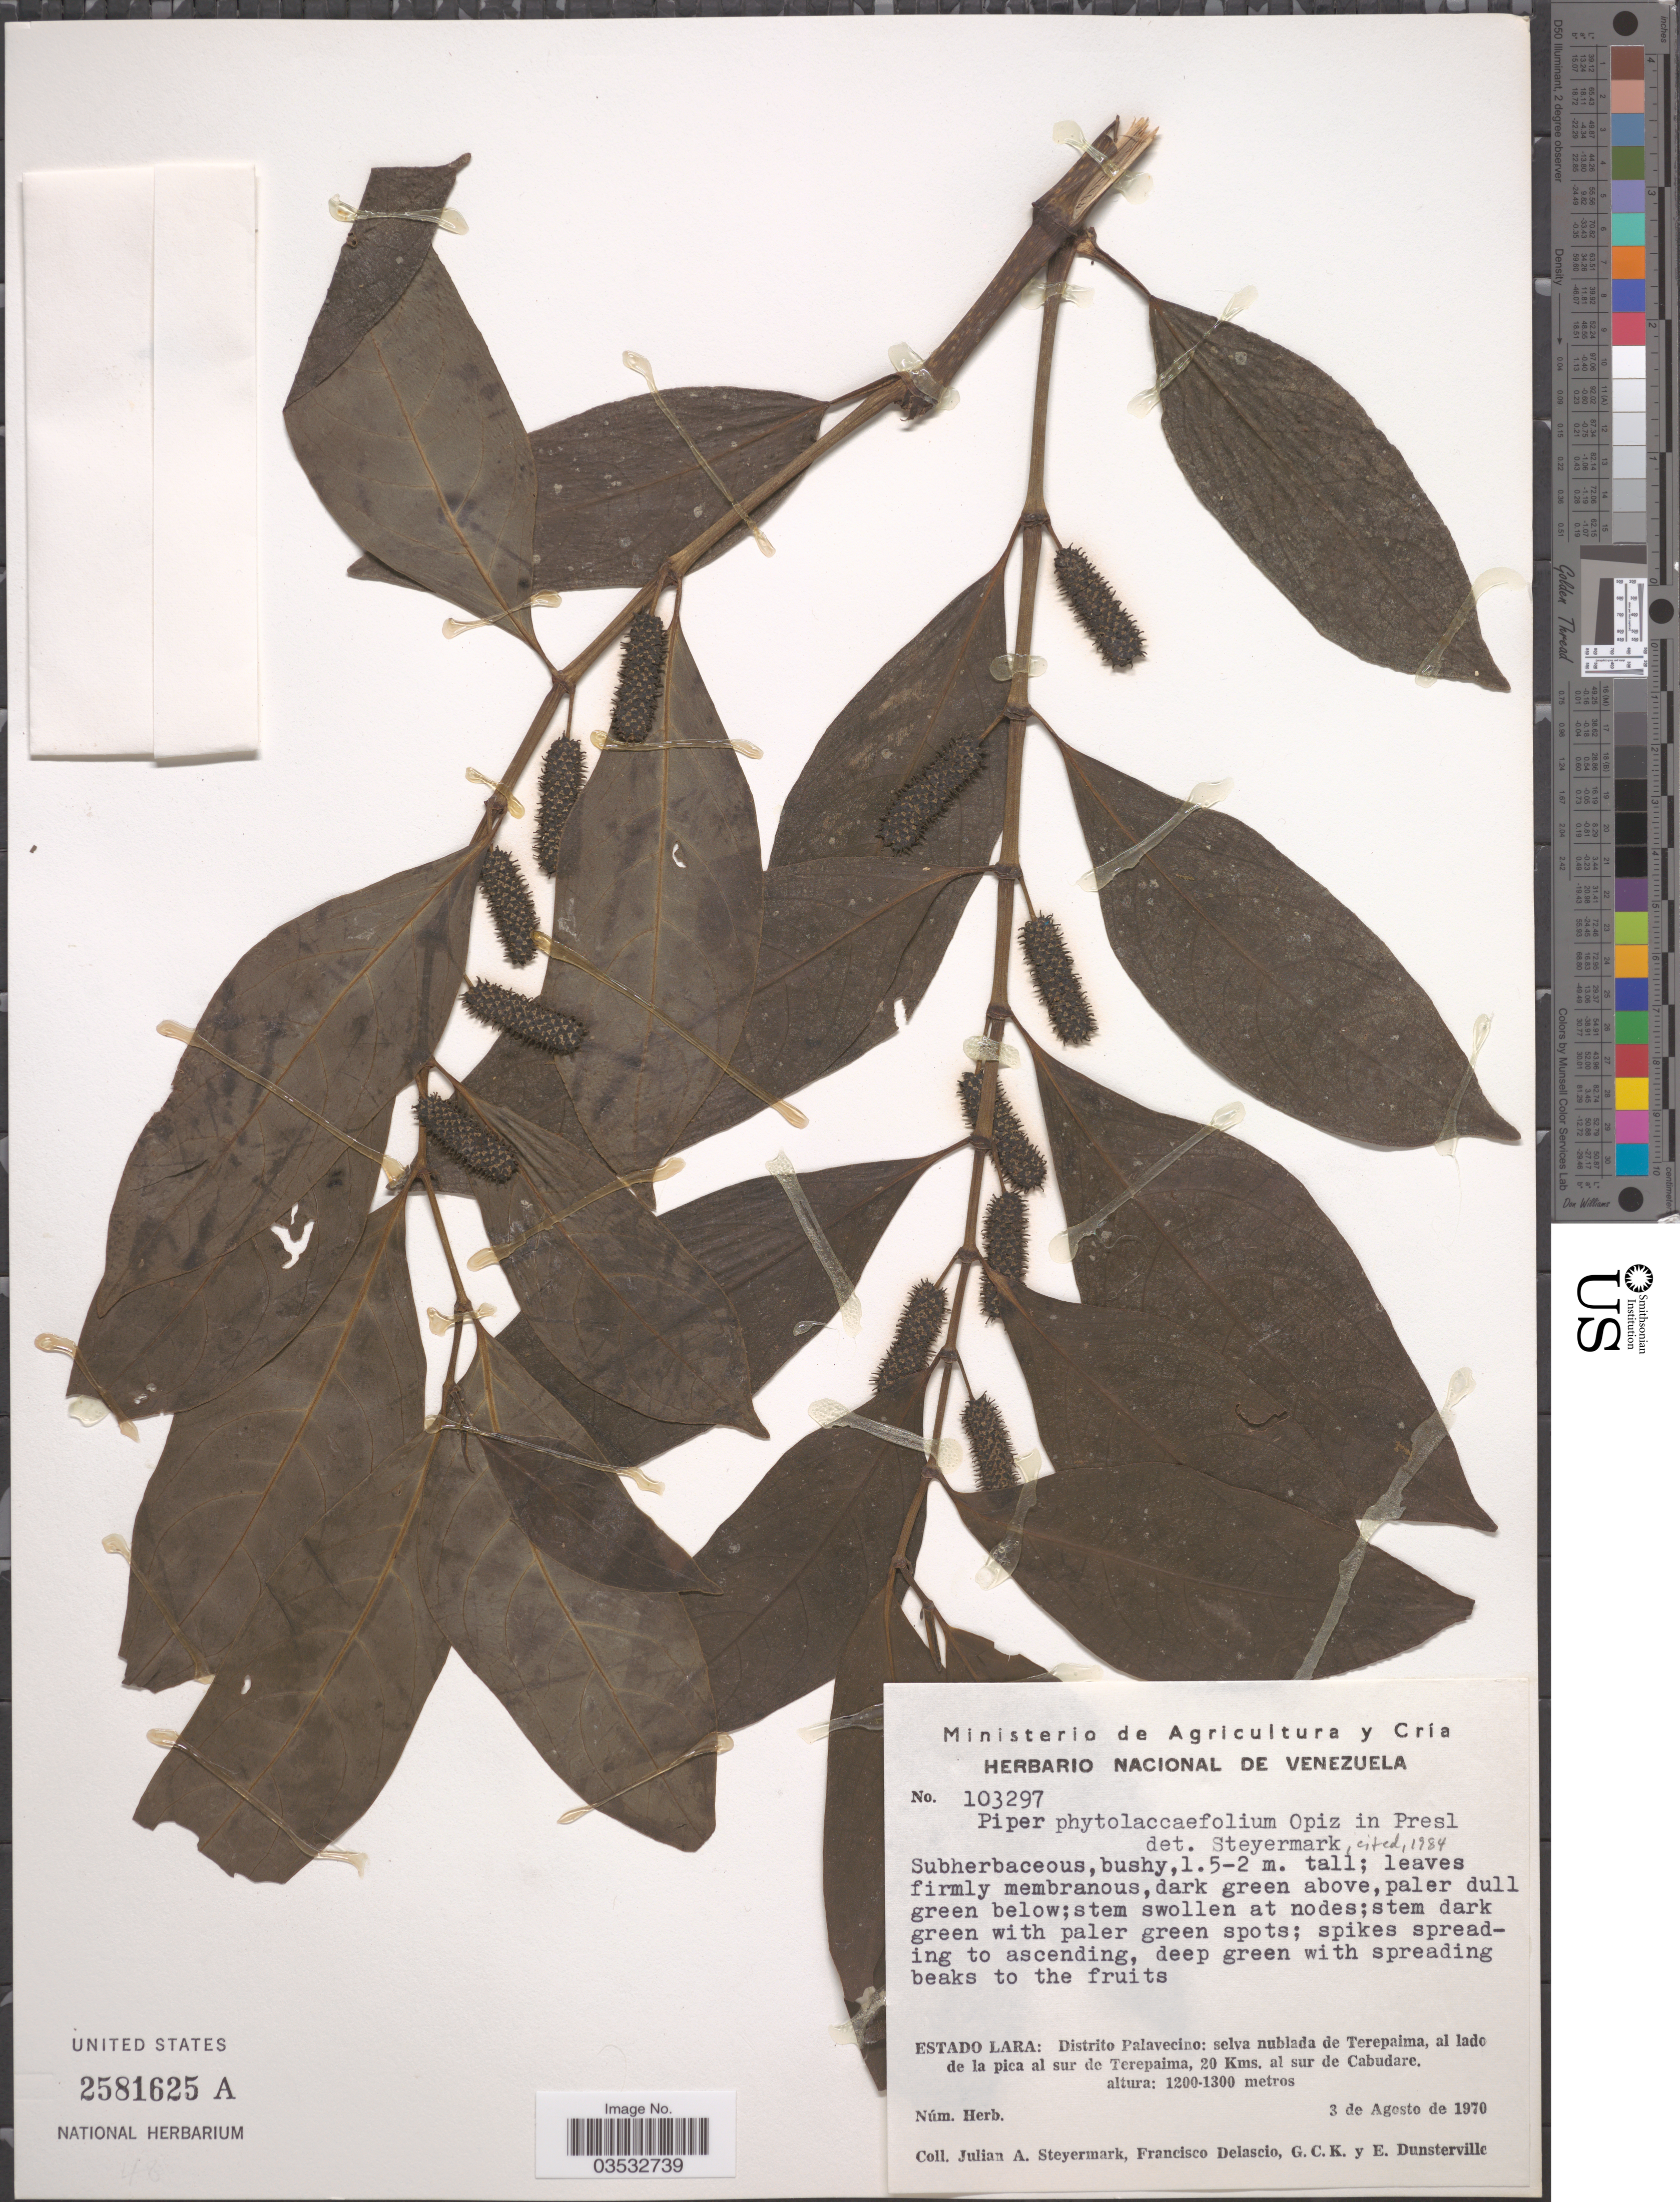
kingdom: Plantae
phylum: Tracheophyta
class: Magnoliopsida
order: Piperales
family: Piperaceae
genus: Piper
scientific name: Piper phytolaccifolium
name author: Opiz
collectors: J. Steyermark, F. Delascio, G. C. K. Dunsterville & E. Dunsterville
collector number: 103297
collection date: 1970-08-03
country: Venezuela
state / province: Lara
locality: Distrito Palavecino: selva nublada de Terepaima, al lado de la pica al sur de Terepaima, 20 Kms. al sur de Cabudare.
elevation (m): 1200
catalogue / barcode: US 2581625A